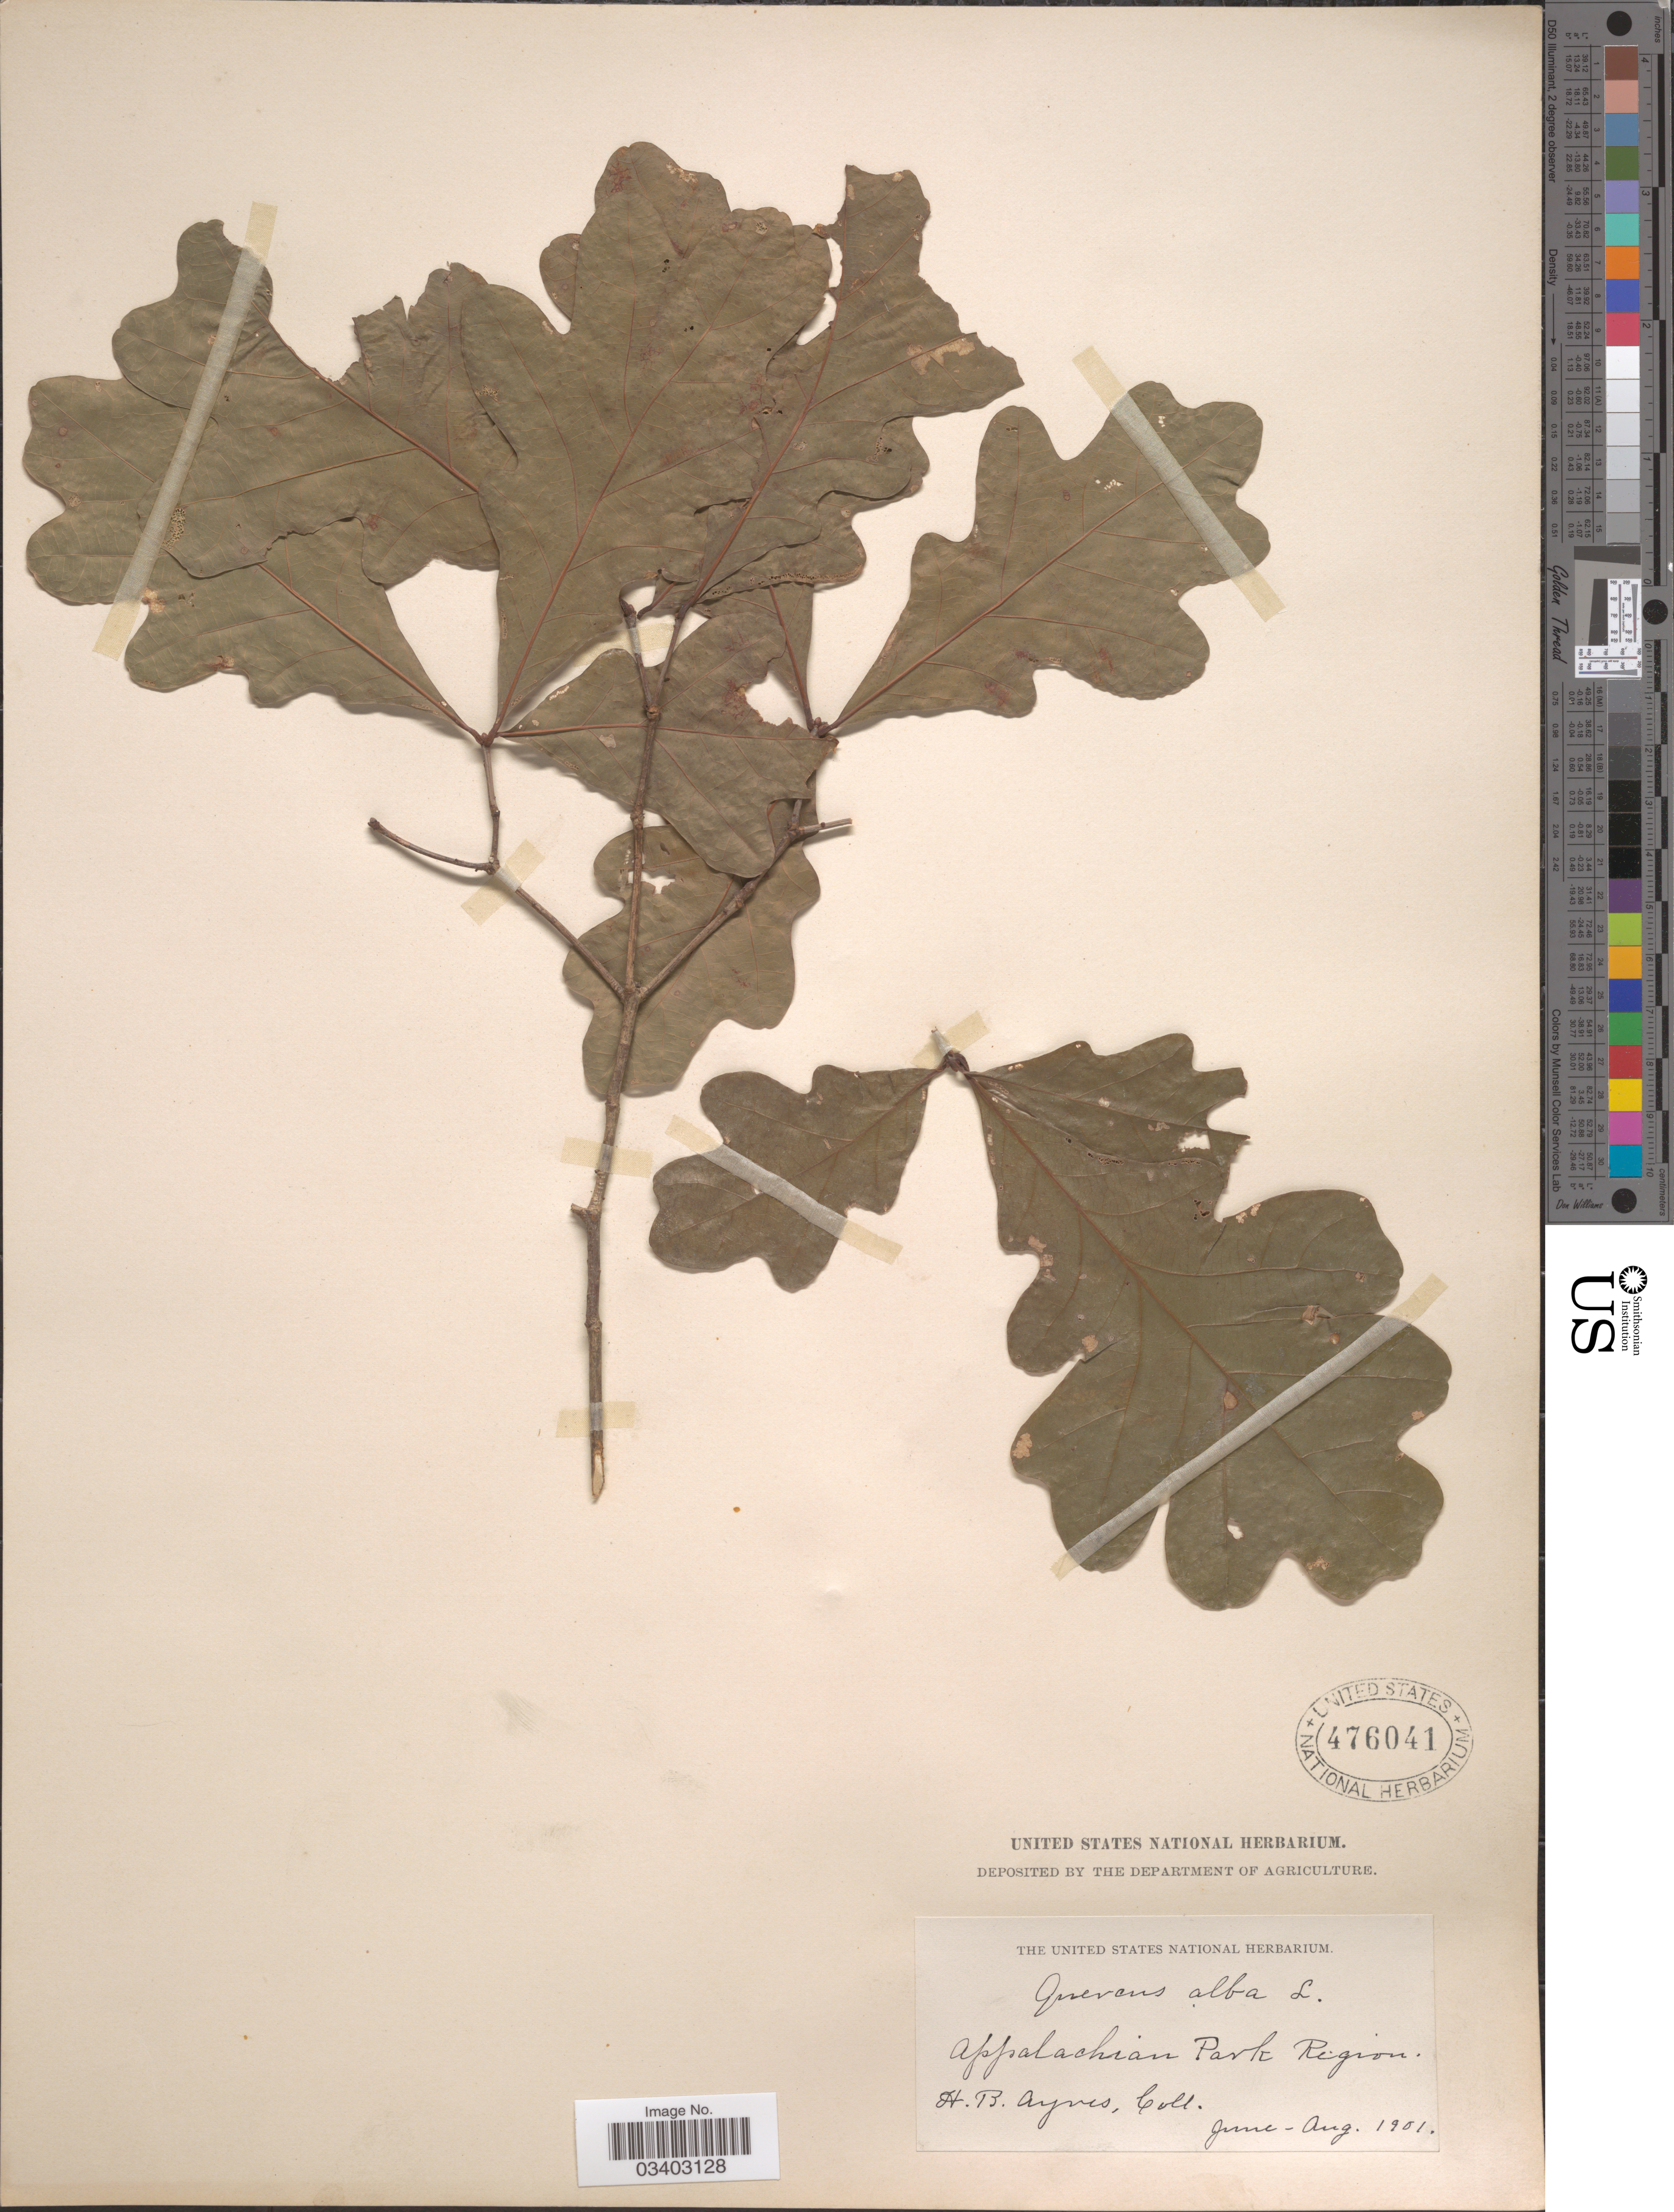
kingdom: Plantae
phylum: Tracheophyta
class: Magnoliopsida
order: Fagales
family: Fagaceae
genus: Quercus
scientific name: Quercus alba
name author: L.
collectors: H. Ayres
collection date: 1901-06/1901-08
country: United States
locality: Appalachian Park Region.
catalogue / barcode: US 476041